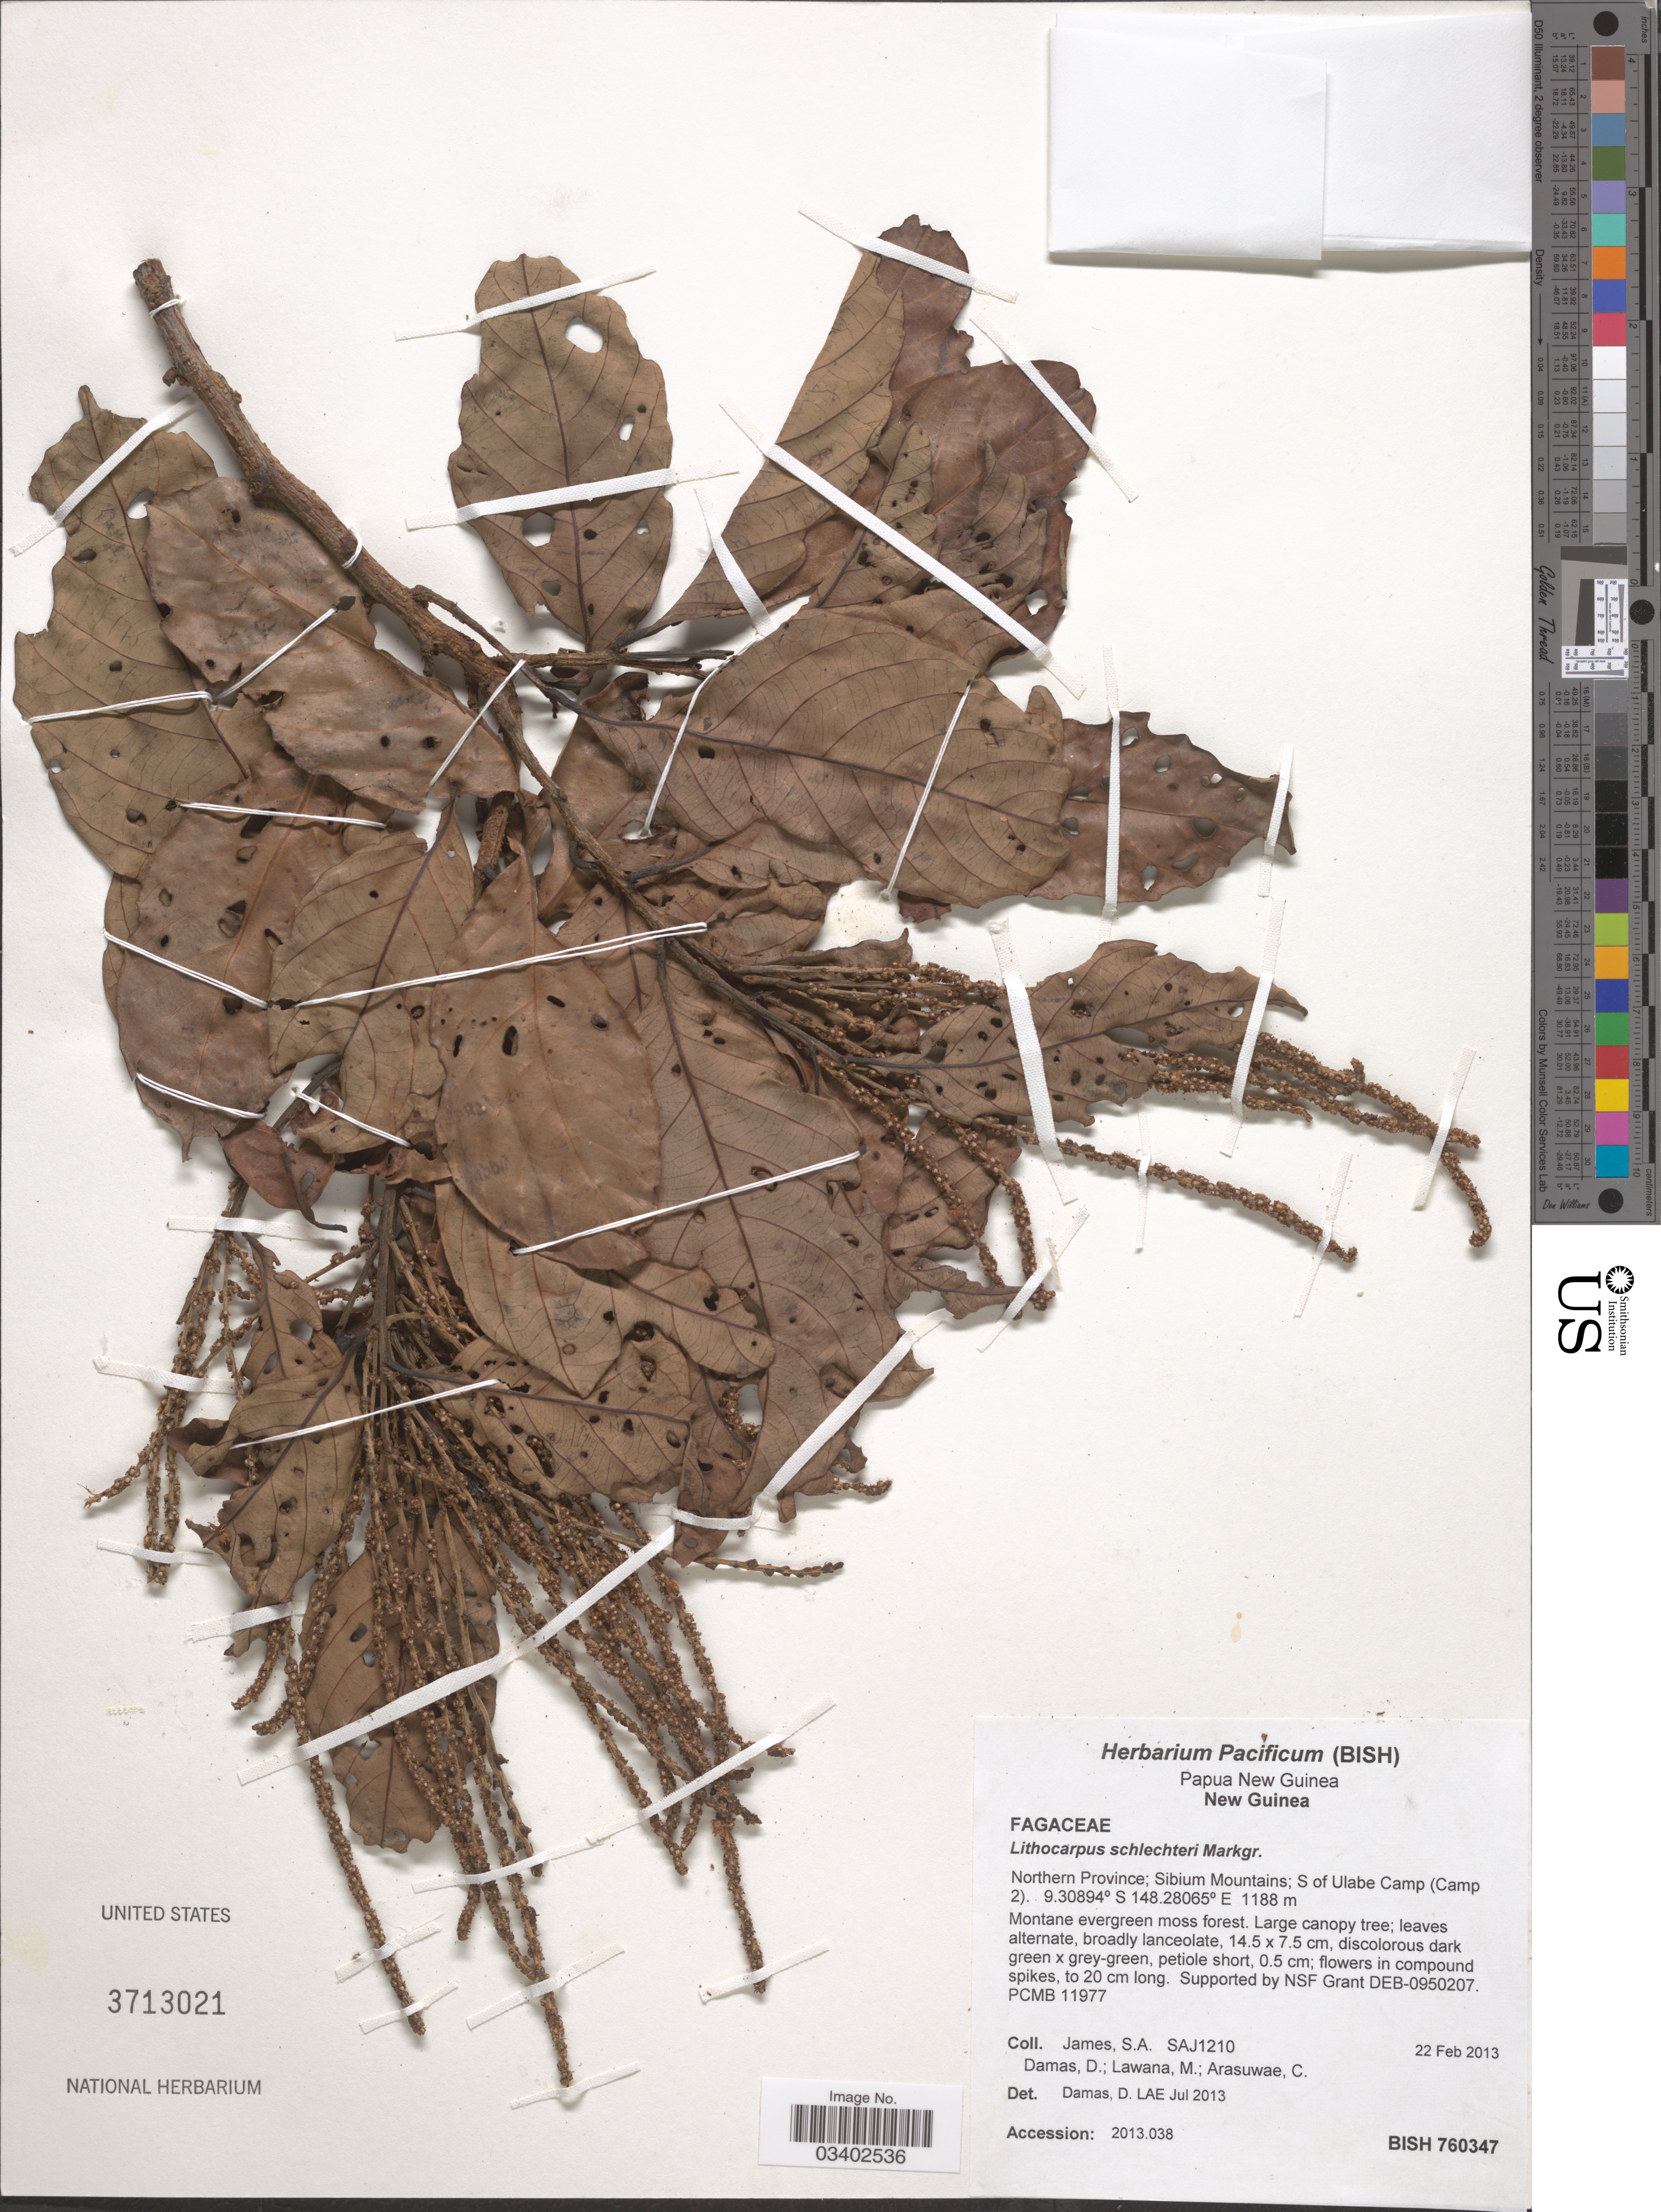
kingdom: Plantae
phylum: Tracheophyta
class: Magnoliopsida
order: Fagales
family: Fagaceae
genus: Lithocarpus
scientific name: Lithocarpus schlechteri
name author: Markgr.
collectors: S. James, D. Damas, M. Lawana & C. Arasuwae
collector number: SAJ1210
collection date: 2013-02-22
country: Papua New Guinea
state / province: Northern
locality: New Guinea. Sibium Mountains; S of Ulabe Camp (Camp 2).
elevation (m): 1188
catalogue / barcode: US 3713021